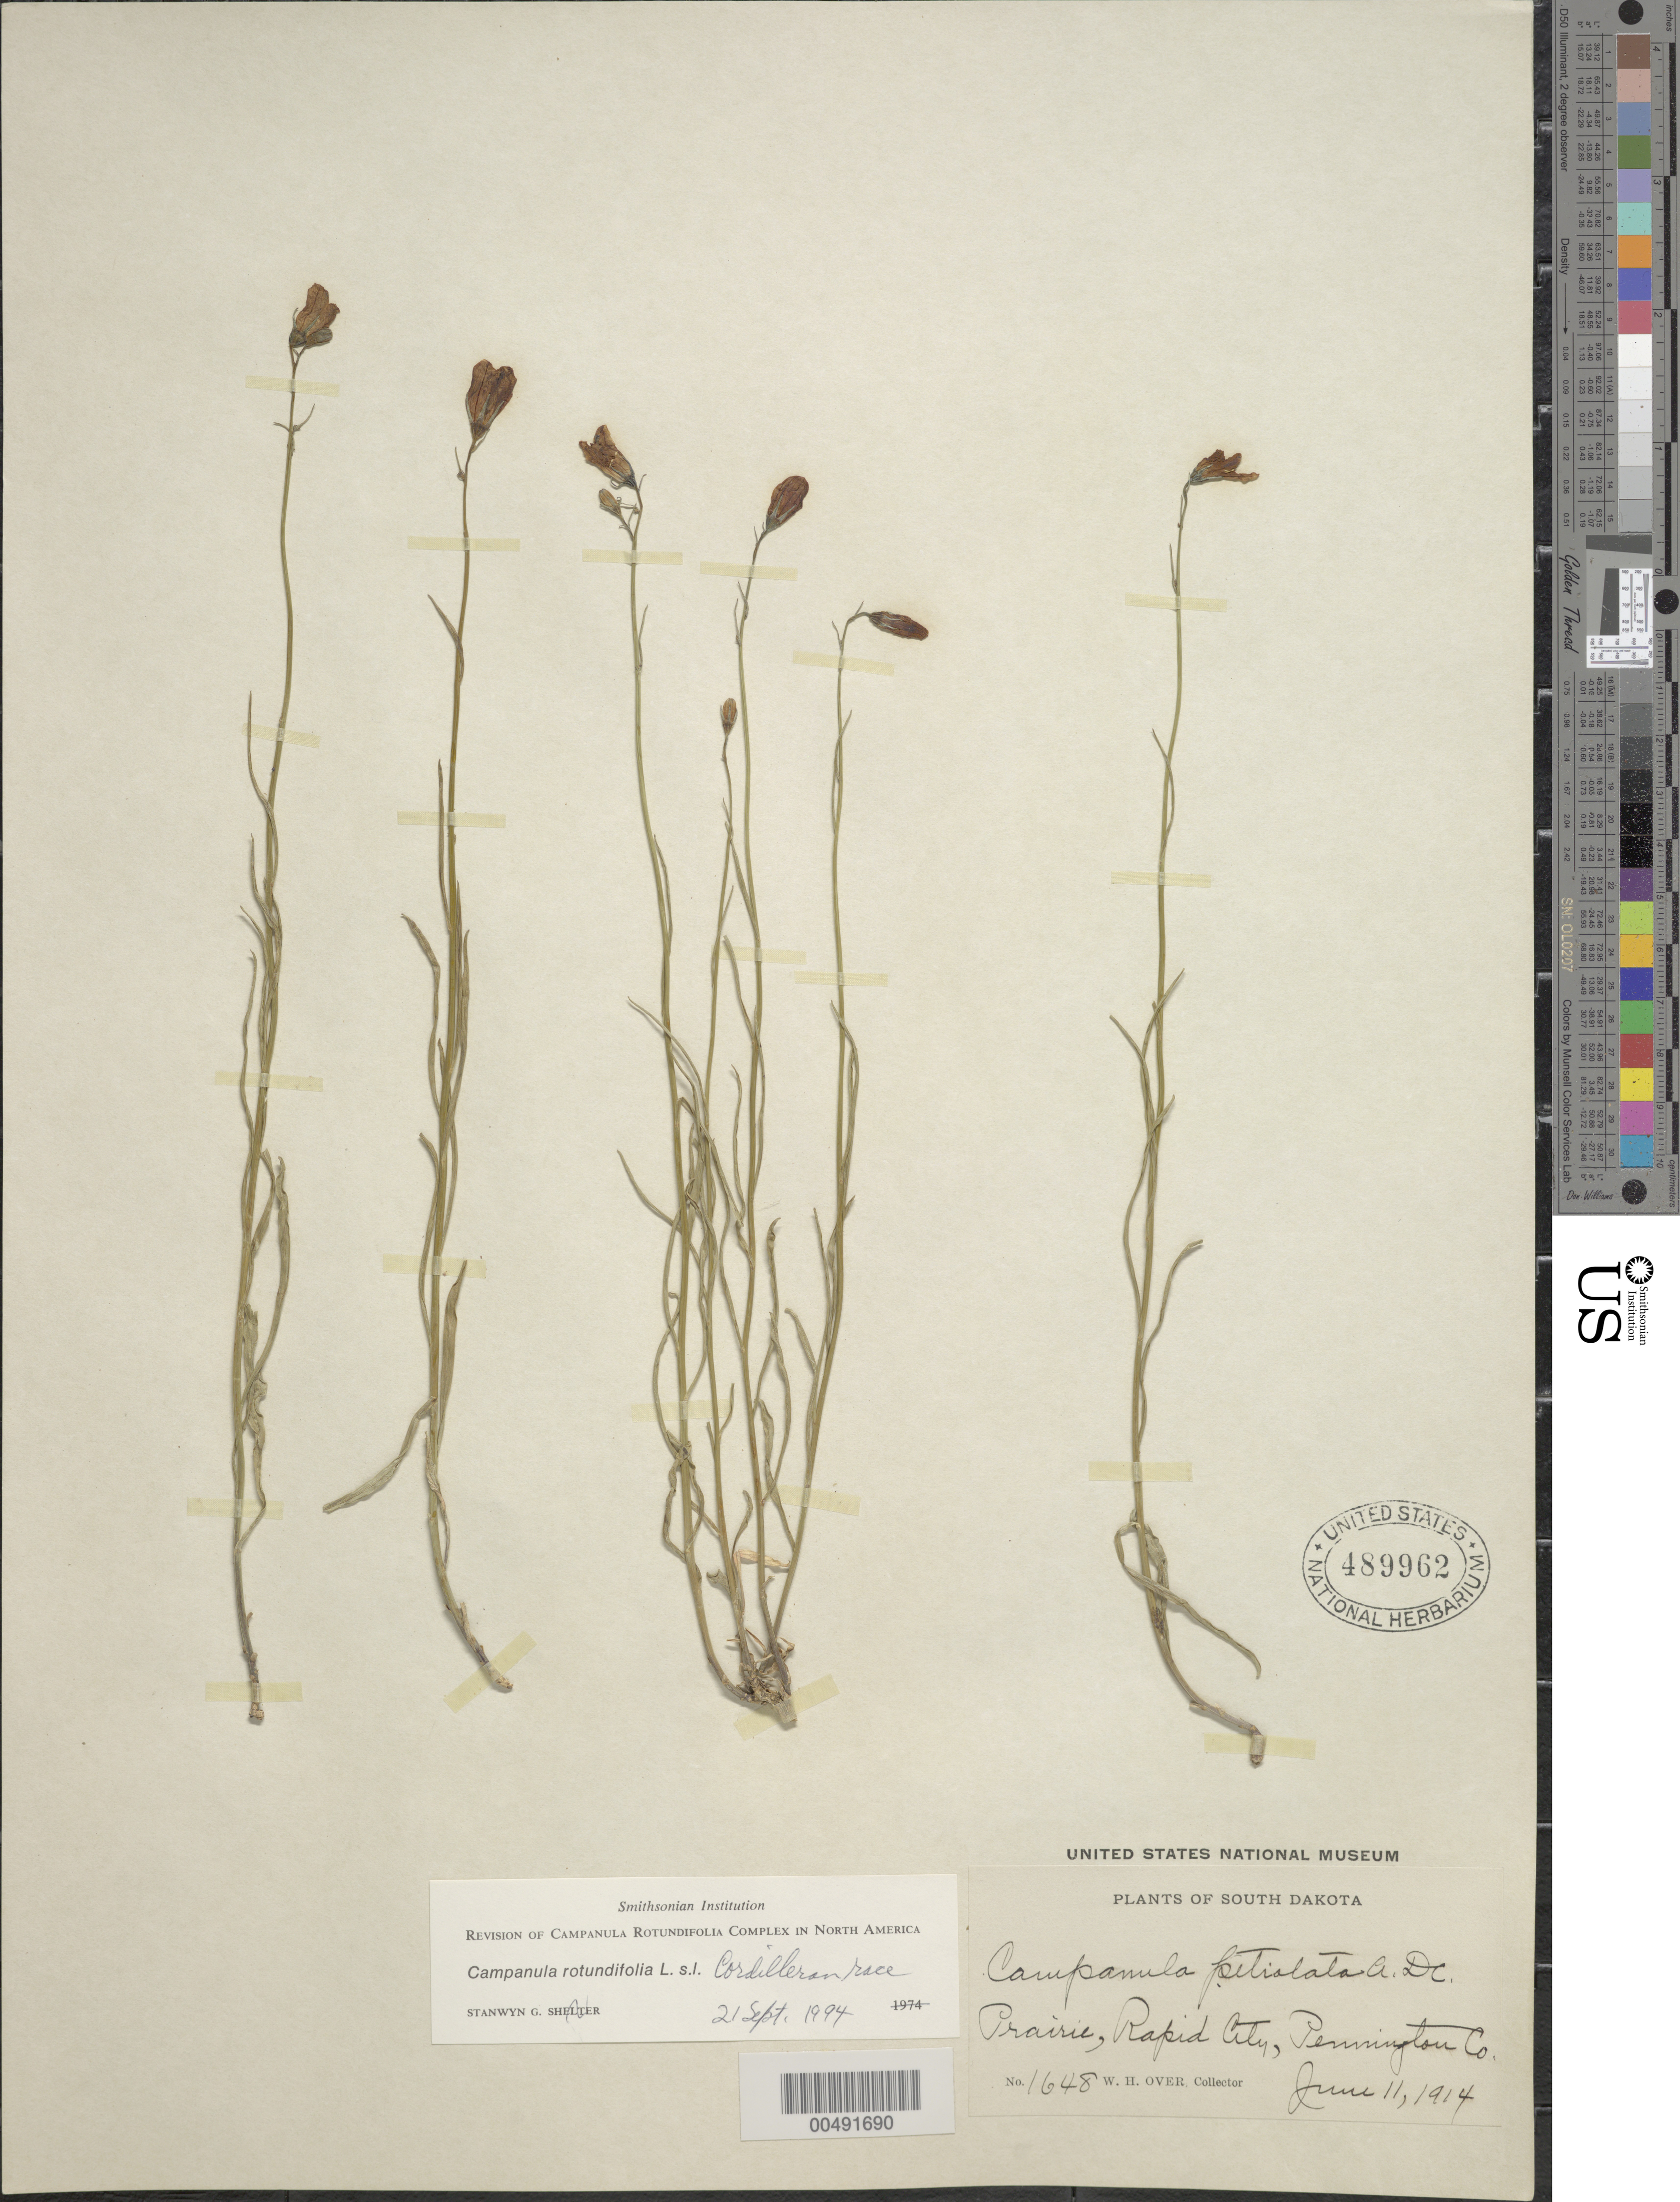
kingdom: Plantae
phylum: Tracheophyta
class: Magnoliopsida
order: Asterales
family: Campanulaceae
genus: Campanula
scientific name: Campanula rotundifolia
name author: L.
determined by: Shetler, Stanwyn G., (US), NMNH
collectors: W. Over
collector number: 1648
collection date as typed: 11 Jun 1914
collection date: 1914-06-11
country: United States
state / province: South Dakota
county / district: Pennington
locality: Rapid City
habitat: prairie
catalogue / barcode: US 489962